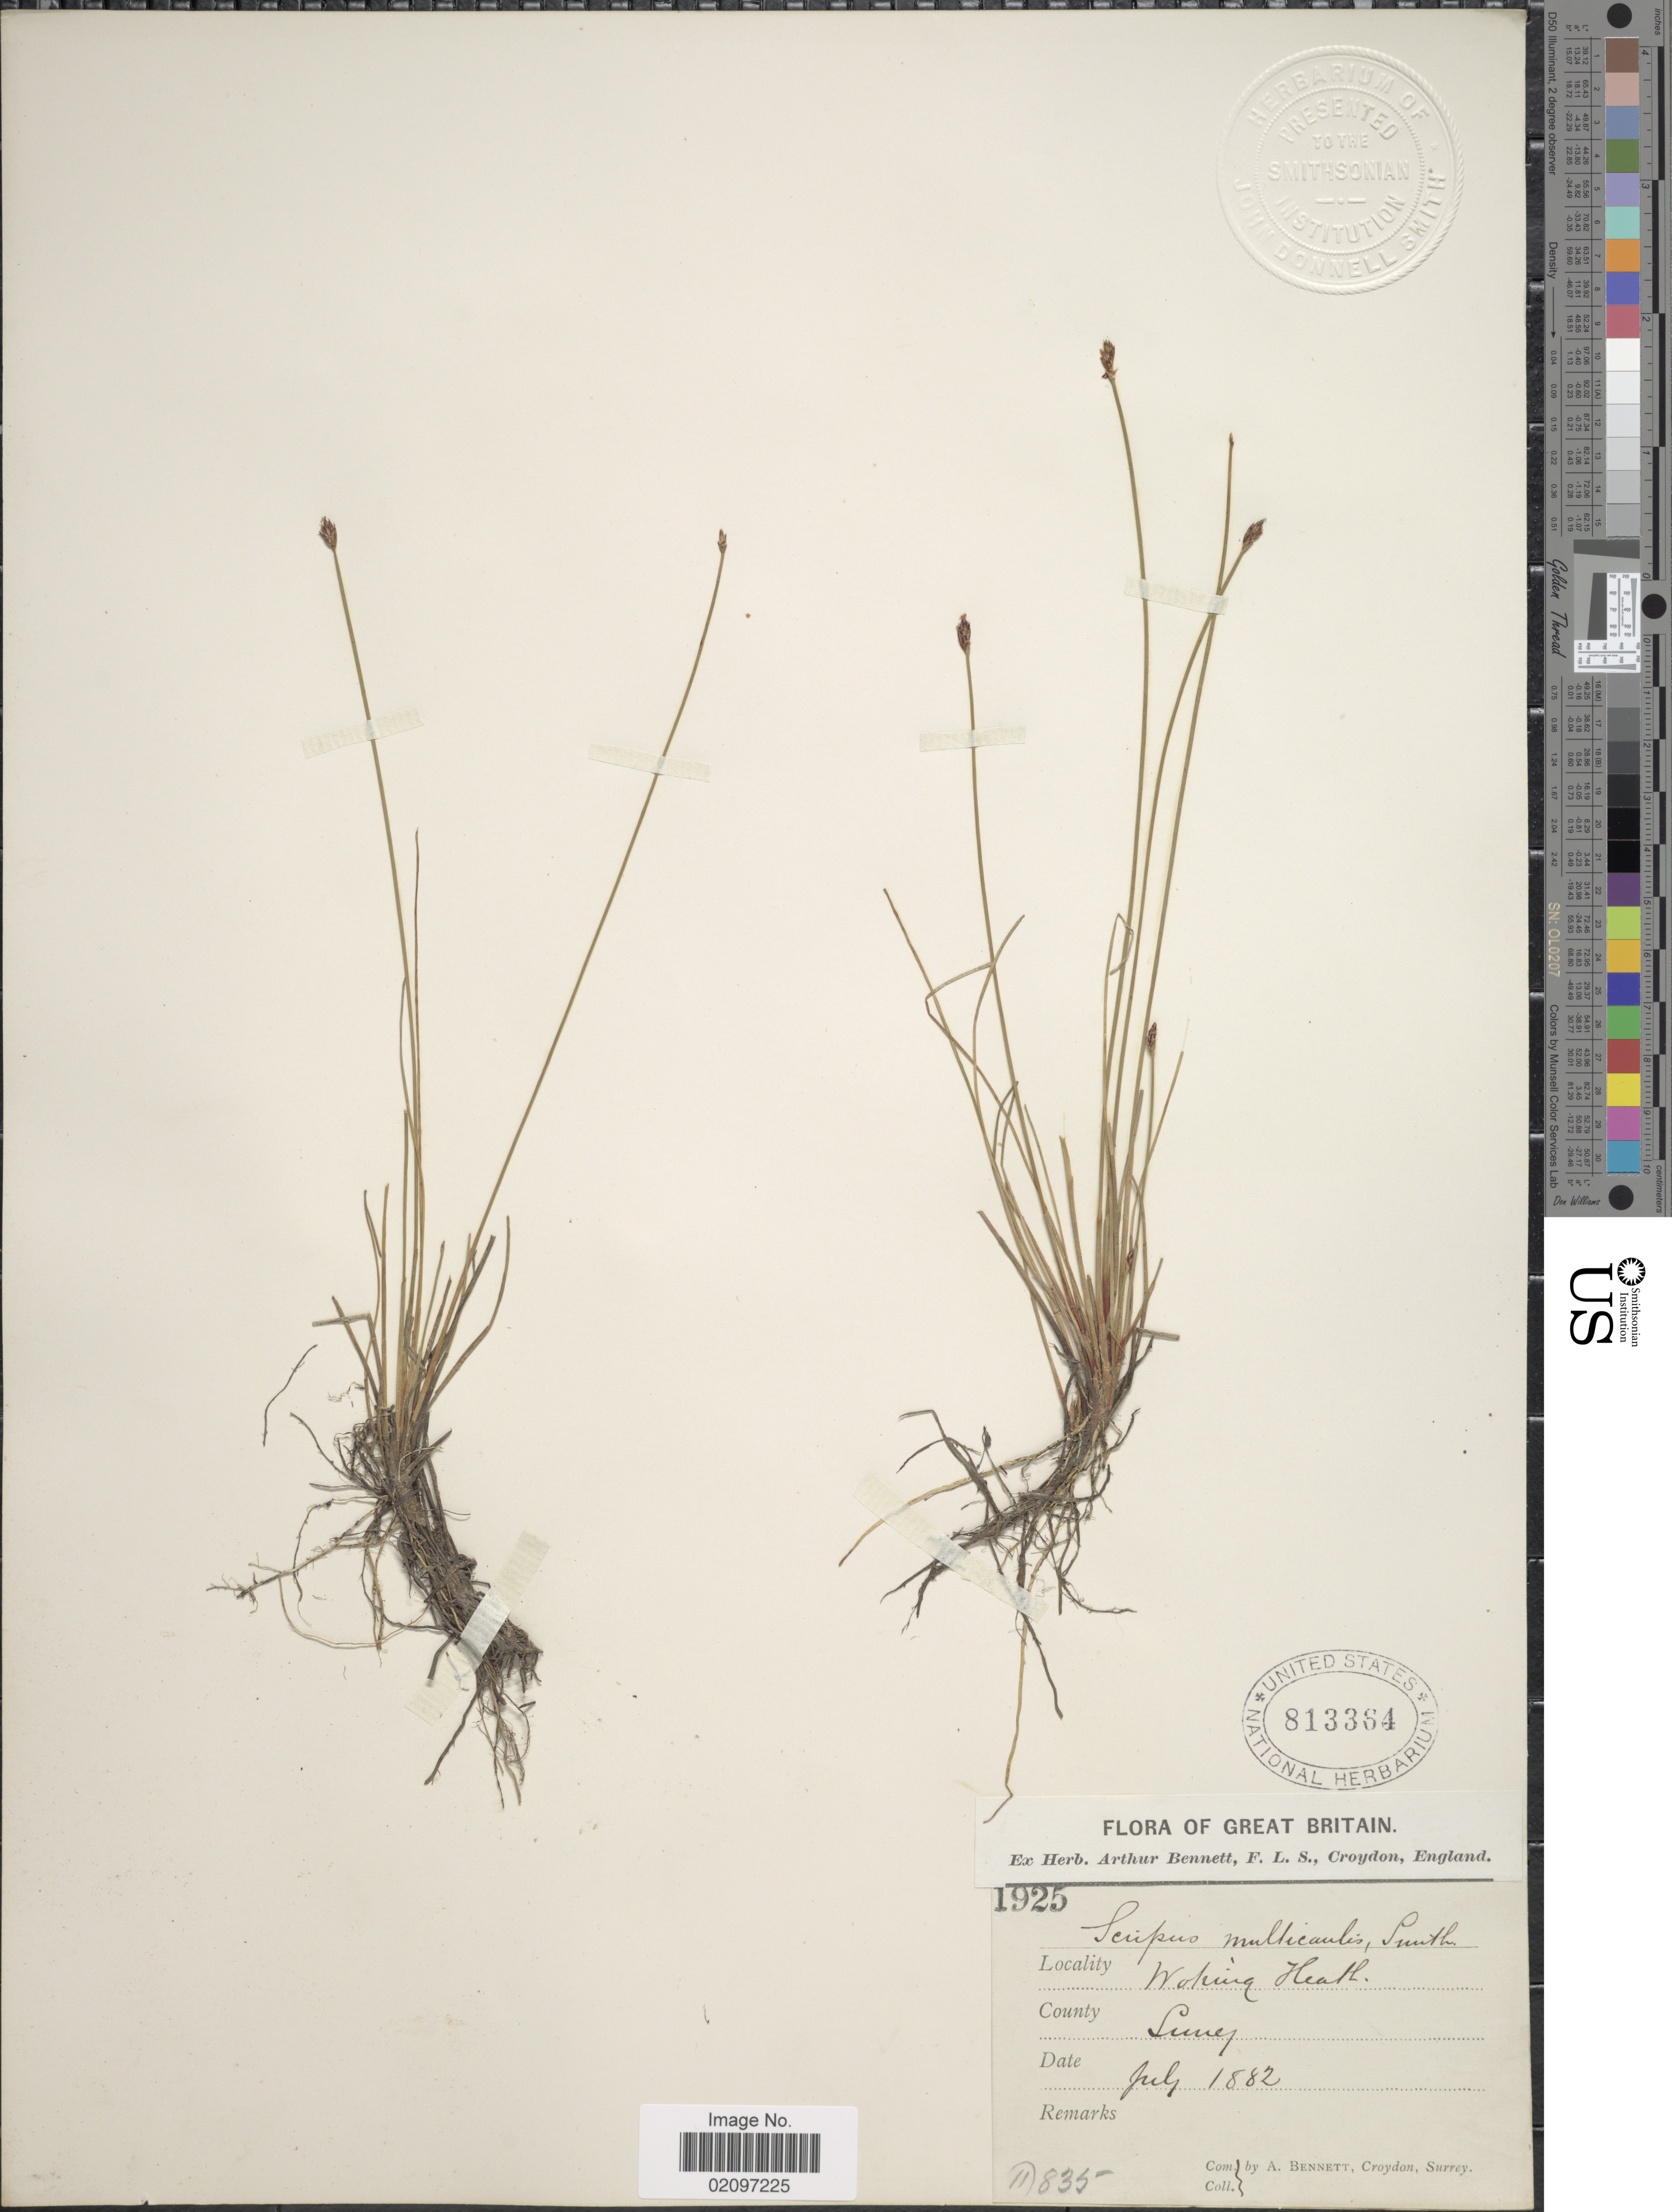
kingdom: Plantae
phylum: Tracheophyta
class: Liliopsida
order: Poales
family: Cyperaceae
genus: Eleocharis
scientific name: Eleocharis multicaulis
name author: (Sm.) Desv.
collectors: A. Bennett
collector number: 1925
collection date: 1882-07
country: United Kingdom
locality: Great Britain, Waking Heath, Survey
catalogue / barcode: US 813364